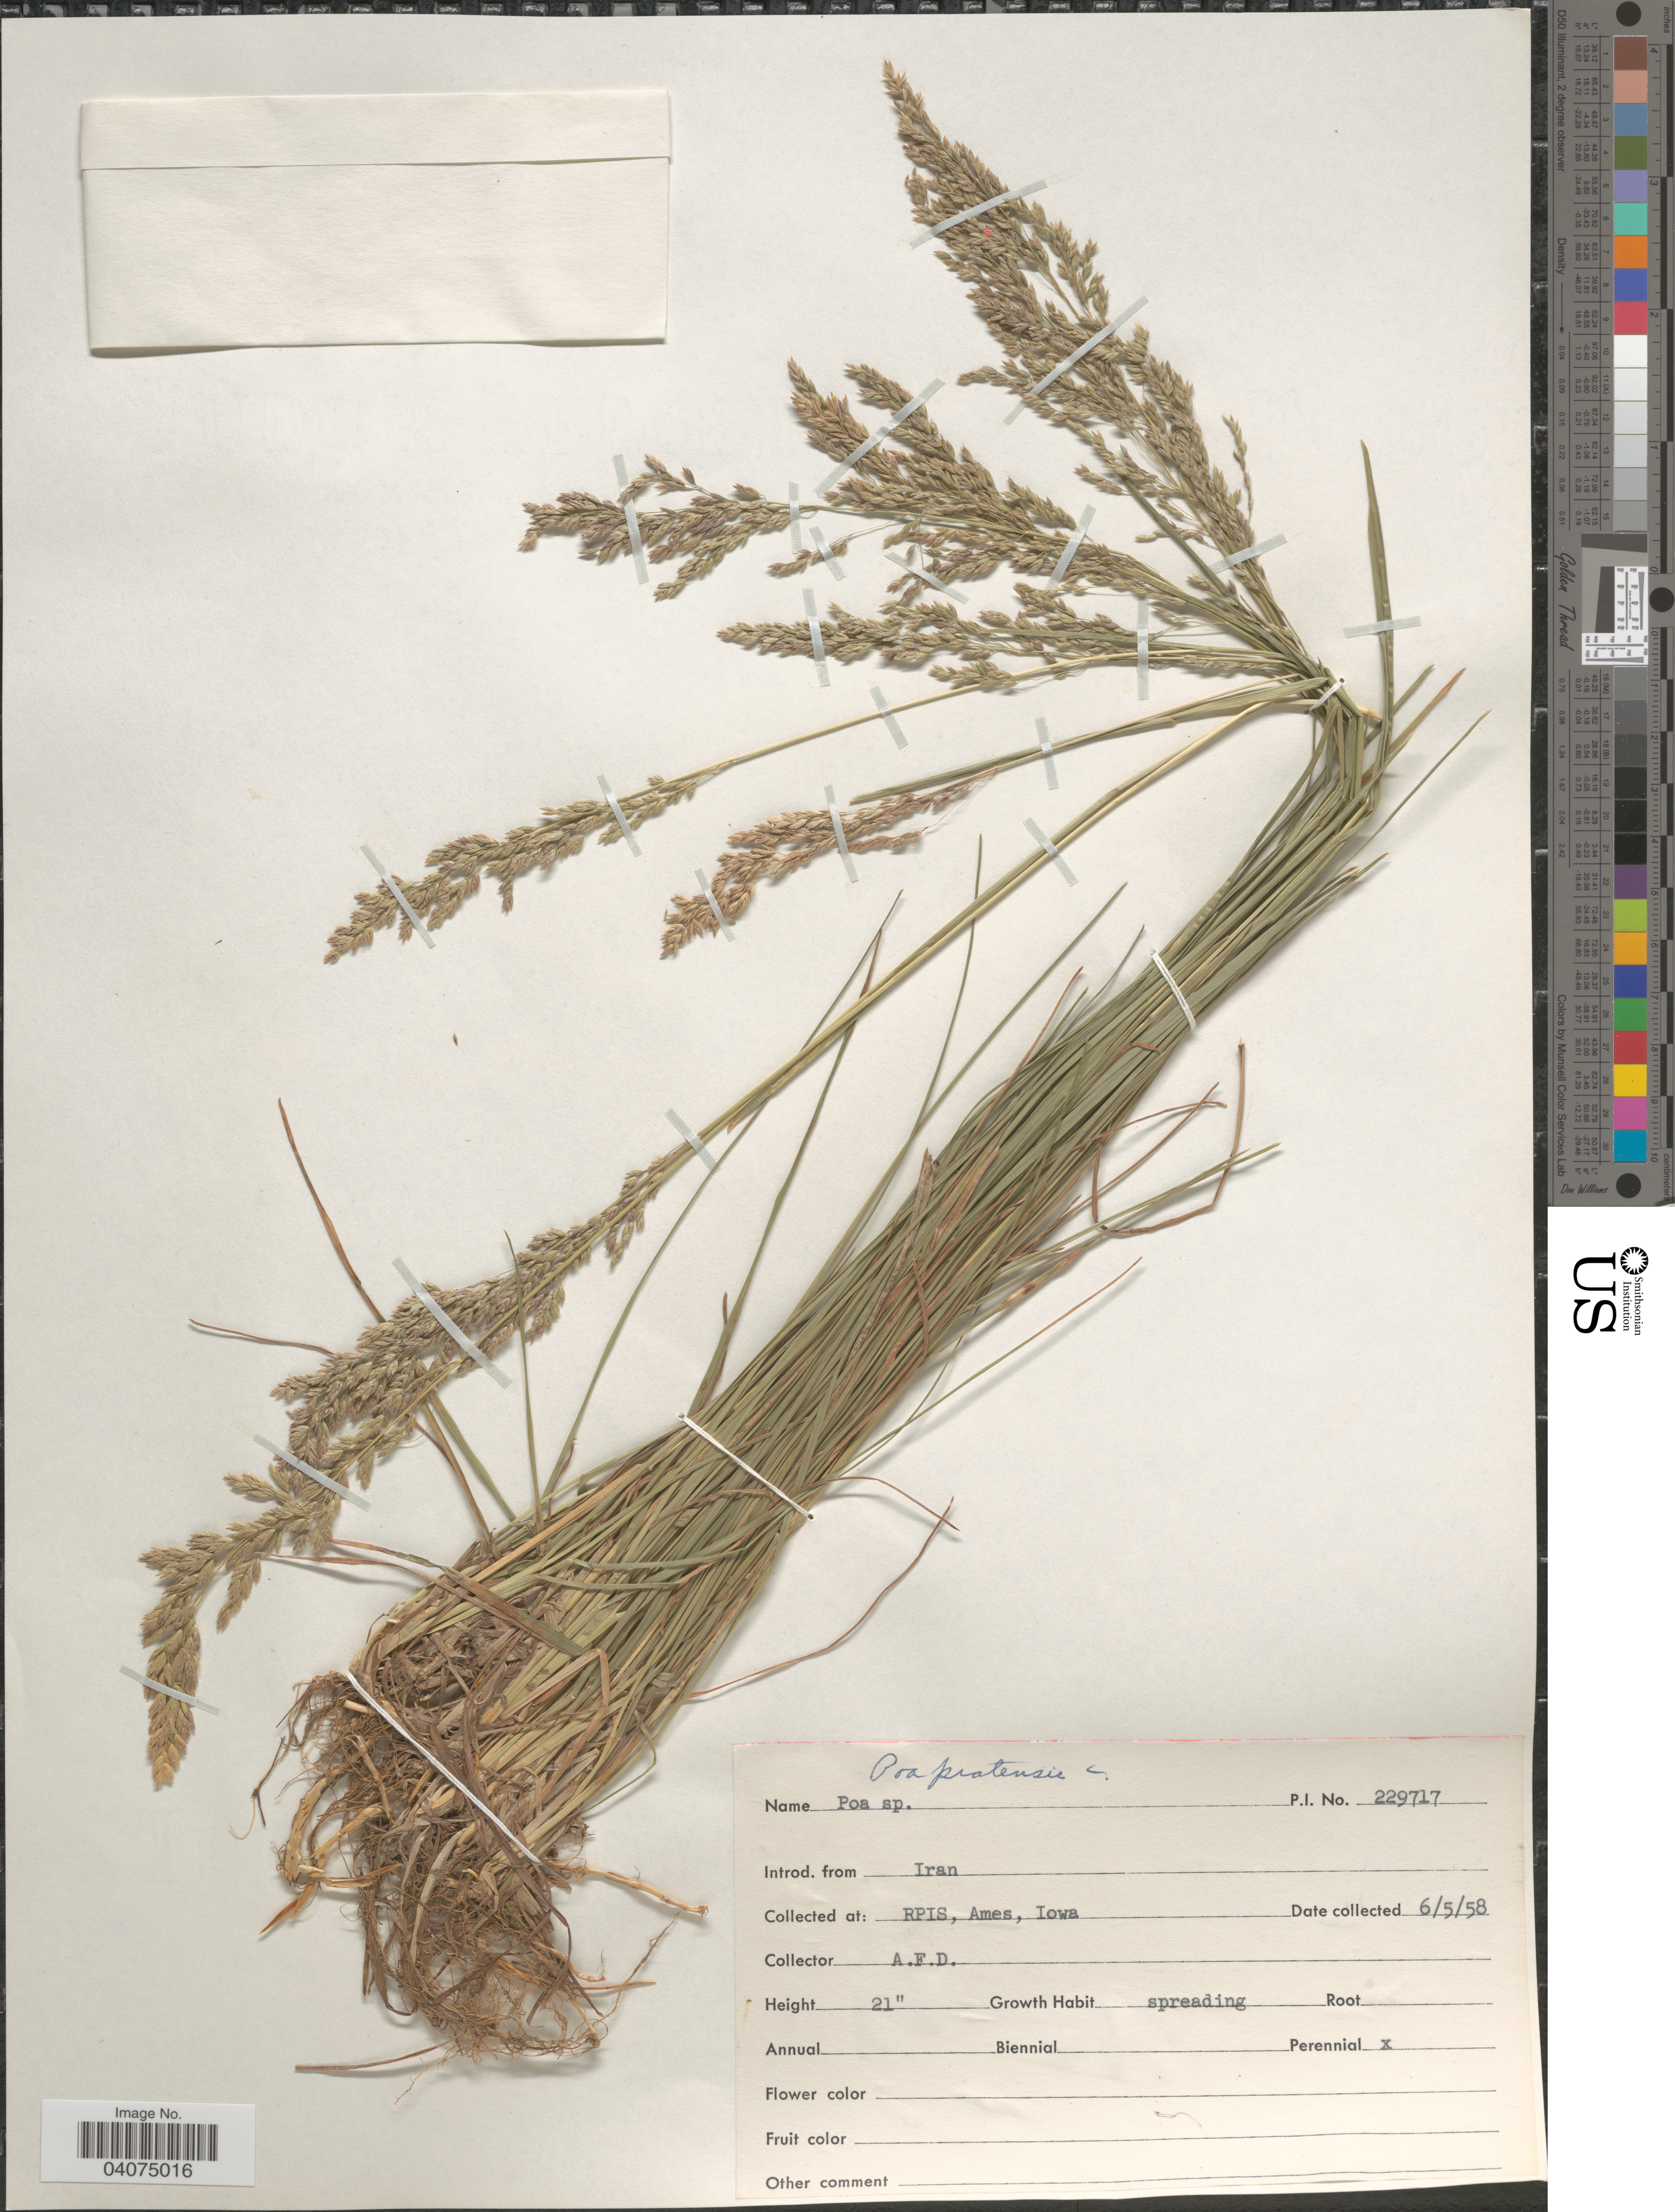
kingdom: Plantae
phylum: Tracheophyta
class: Liliopsida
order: Poales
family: Poaceae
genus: Poa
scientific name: Poa pratensis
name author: L.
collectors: A. D.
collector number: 229717?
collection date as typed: Transcribed d/m/y: 5/6/58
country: United States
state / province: Iowa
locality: RPIS, Ames.